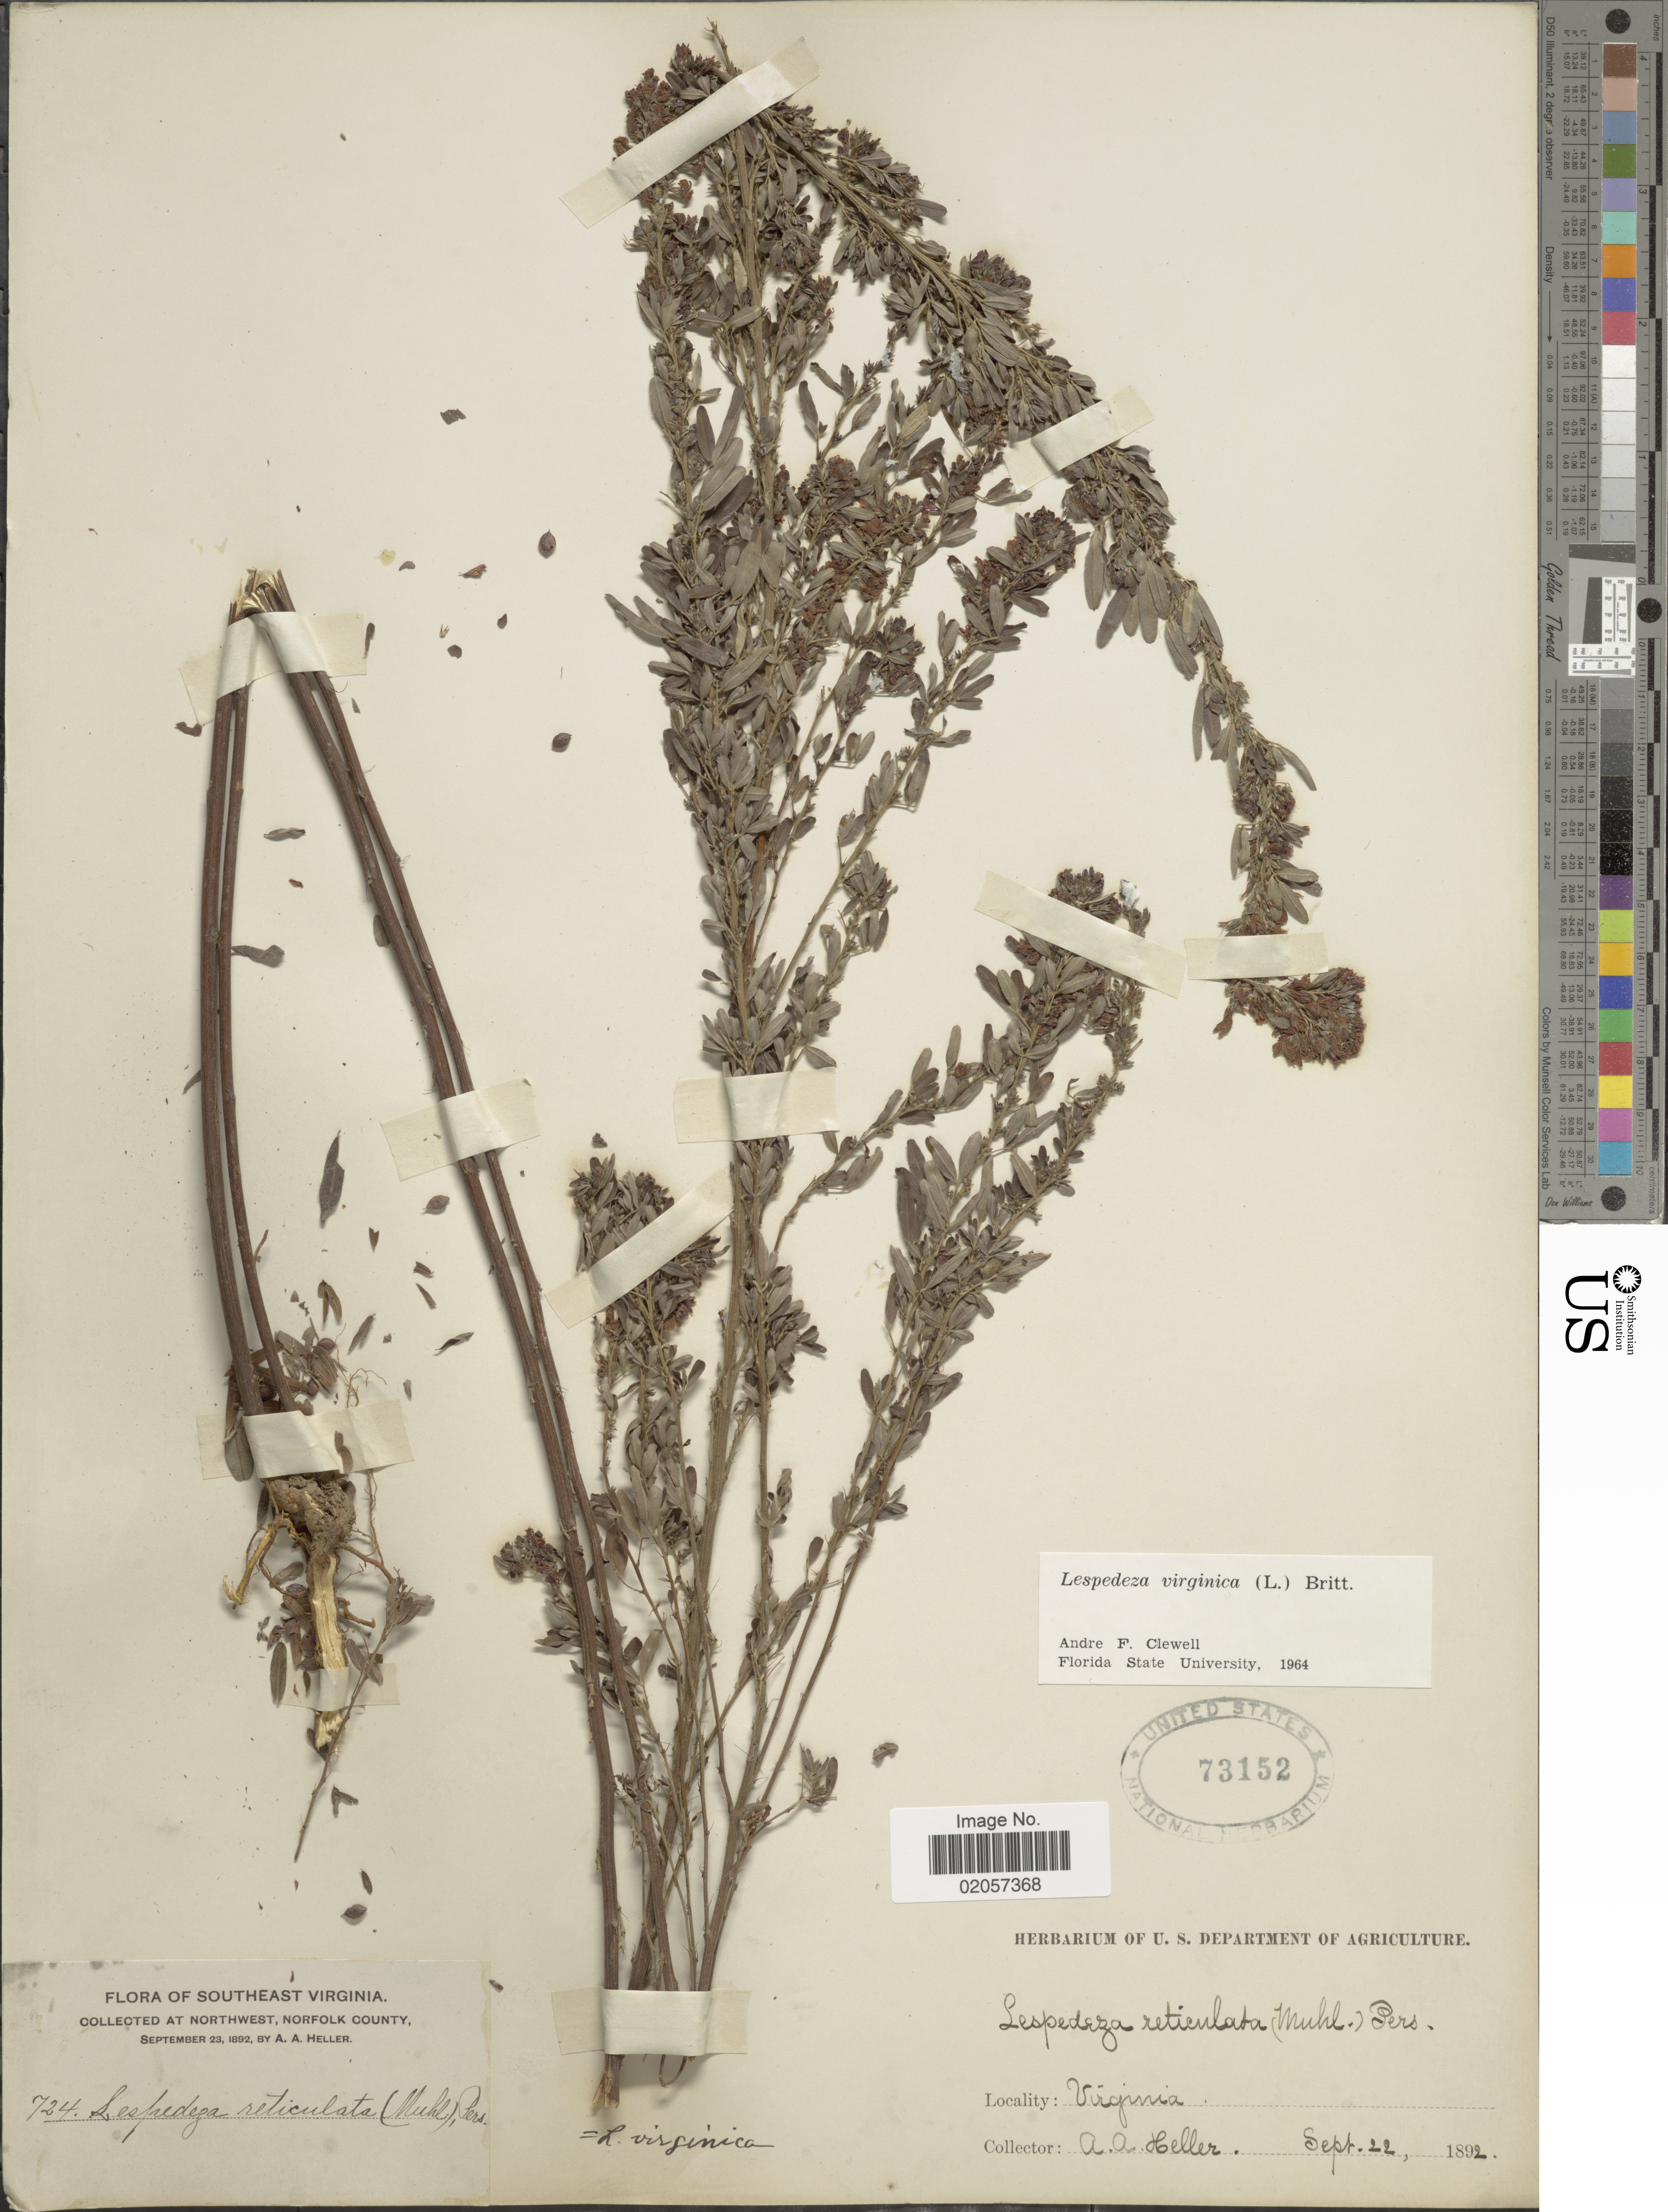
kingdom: Plantae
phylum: Tracheophyta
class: Magnoliopsida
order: Fabales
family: Fabaceae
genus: Lespedeza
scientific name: Lespedeza virginica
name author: (L.) Britton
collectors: A. A. Heller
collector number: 724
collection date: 1892-09-22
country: United States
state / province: Virginia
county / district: City of Norfolk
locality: Virginia. Southeast Virginia. Northwest, Norfolk county.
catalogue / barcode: US 73152